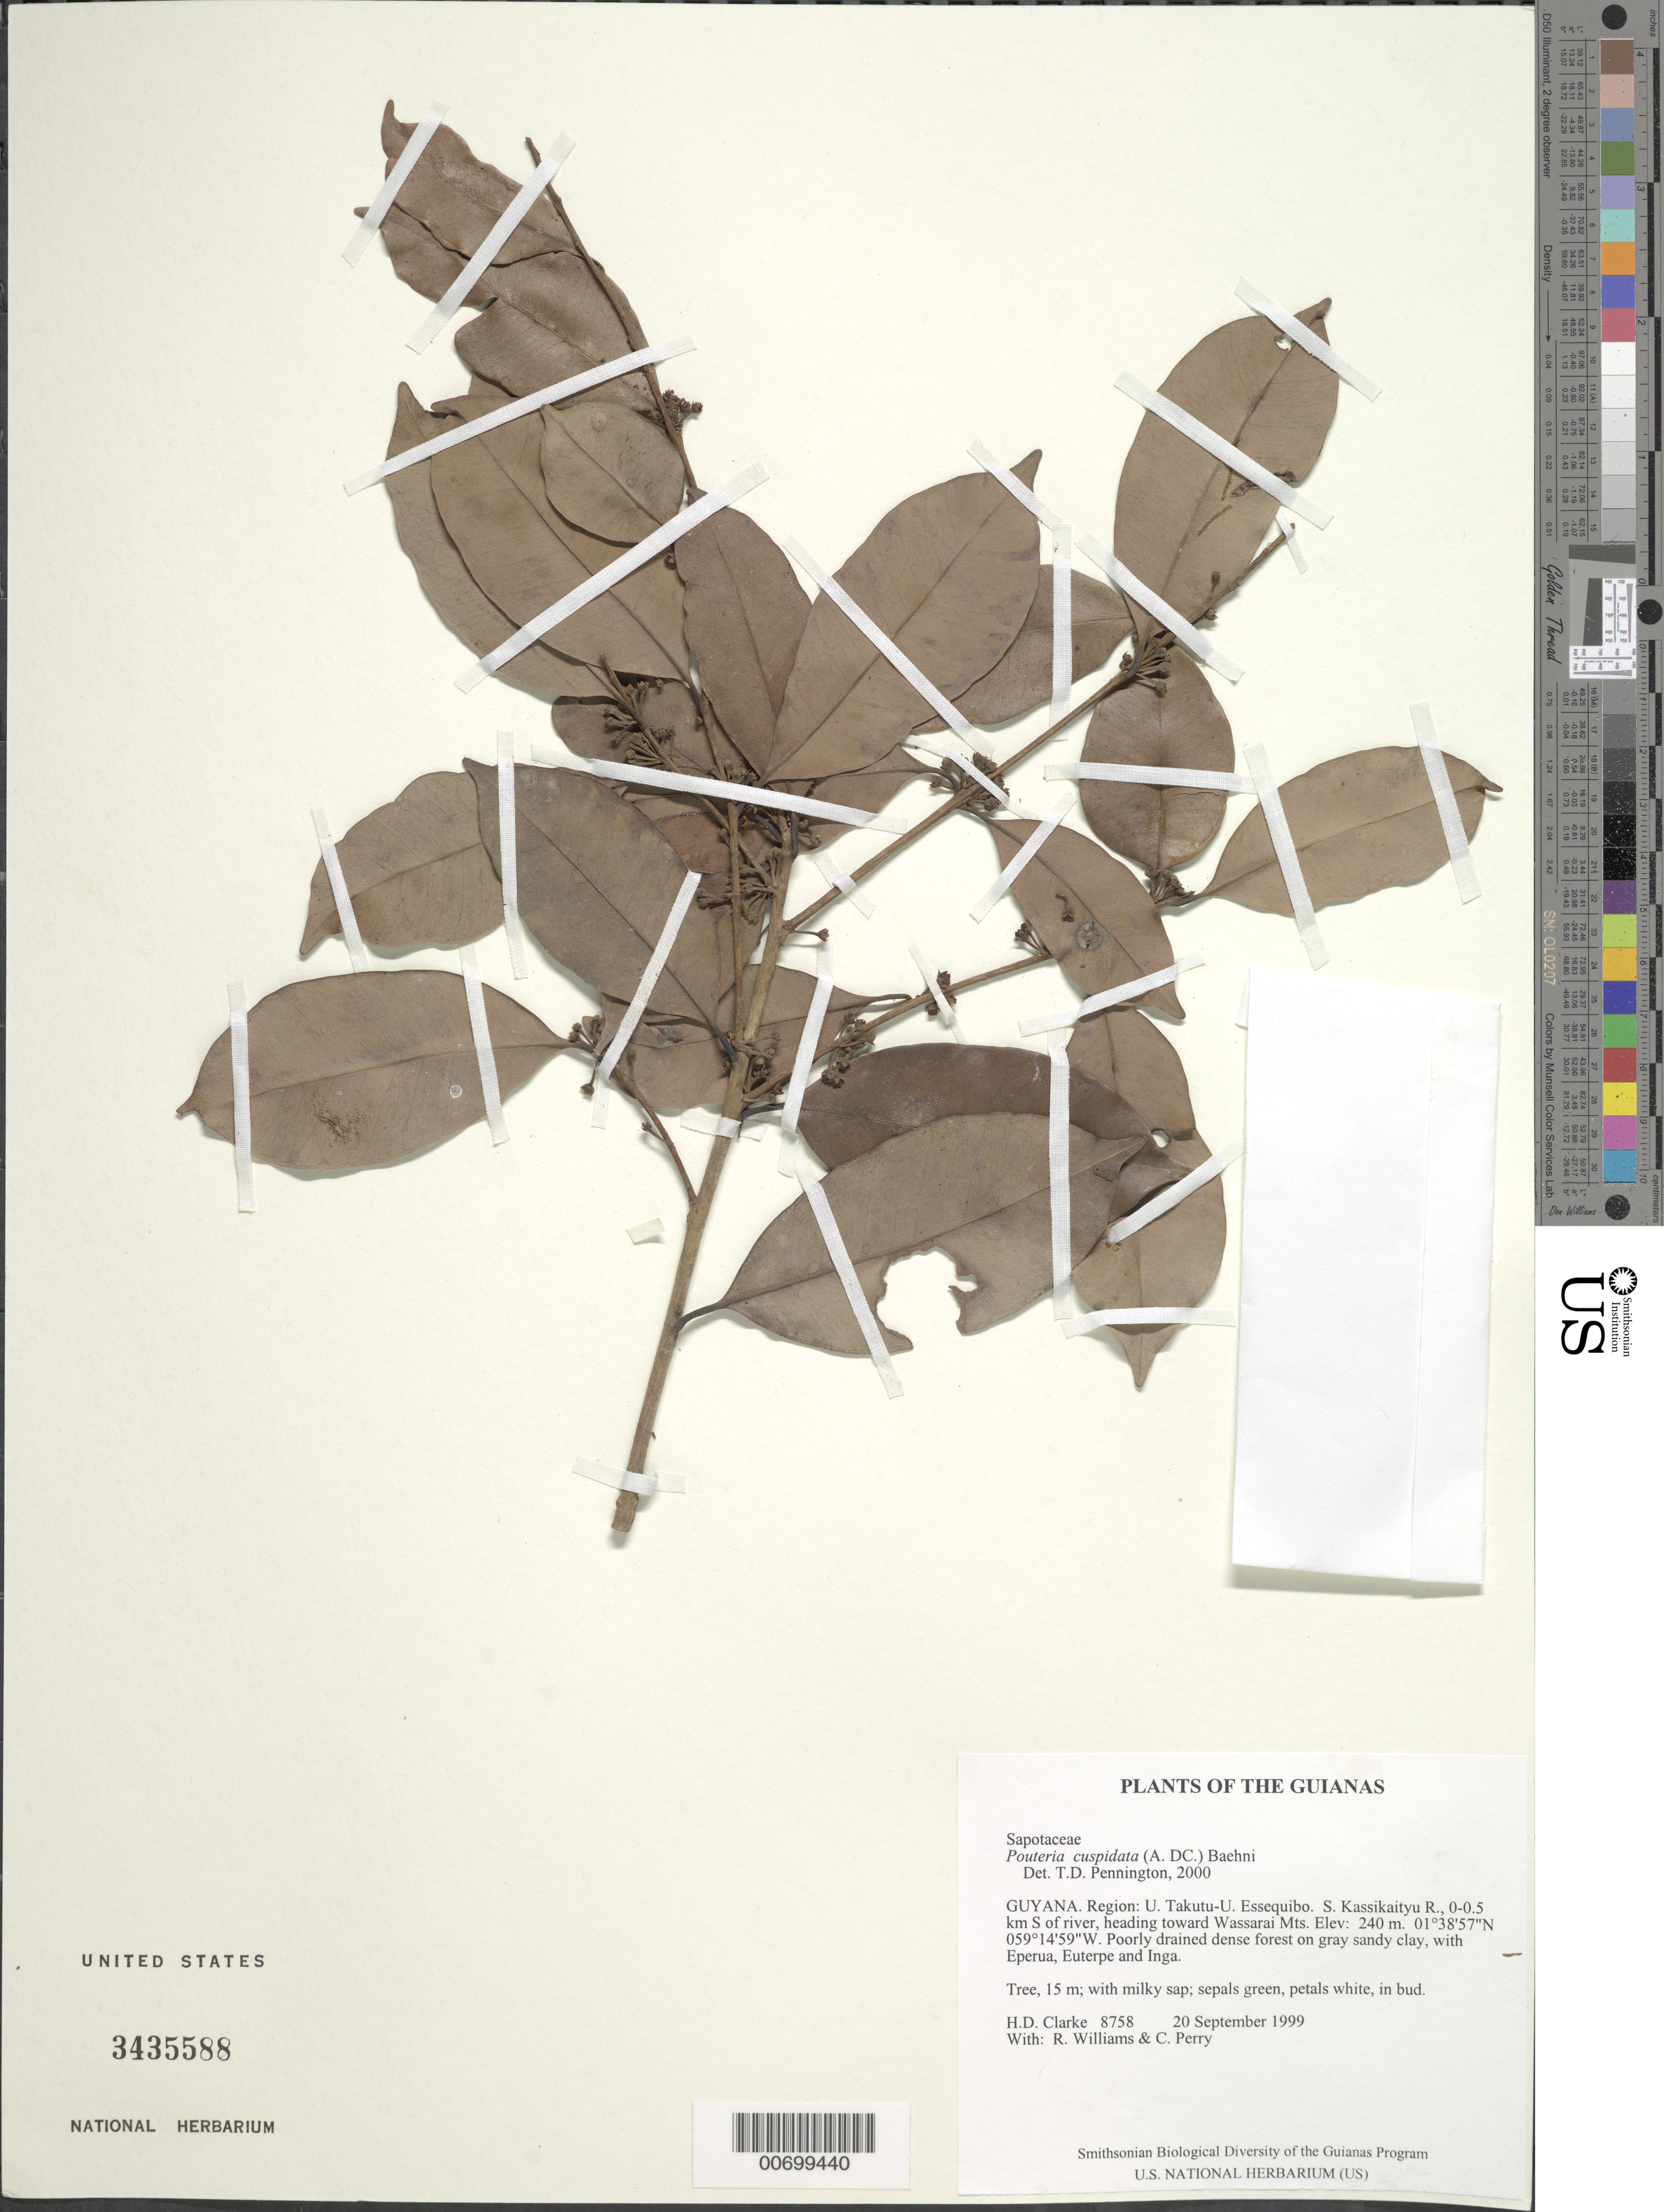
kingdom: Plantae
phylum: Tracheophyta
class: Magnoliopsida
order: Ericales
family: Sapotaceae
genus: Pouteria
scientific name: Pouteria cuspidata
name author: (A. DC.) Baehni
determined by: Pennington, T. D., (K)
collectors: H. D. Clarke, R. Williams & C. Perry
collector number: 8758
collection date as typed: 20 September 1999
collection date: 1999-09-20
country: Guyana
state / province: U. Takutu-U. Essequibo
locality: S. Kassikaityu R., 0-0.5 km S of river, heading toward Wassarai Mts.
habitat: Poorly drained dense forest on gray sandy clay, with Eperua, Euterpe and Inga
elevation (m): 240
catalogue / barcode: US 3435588